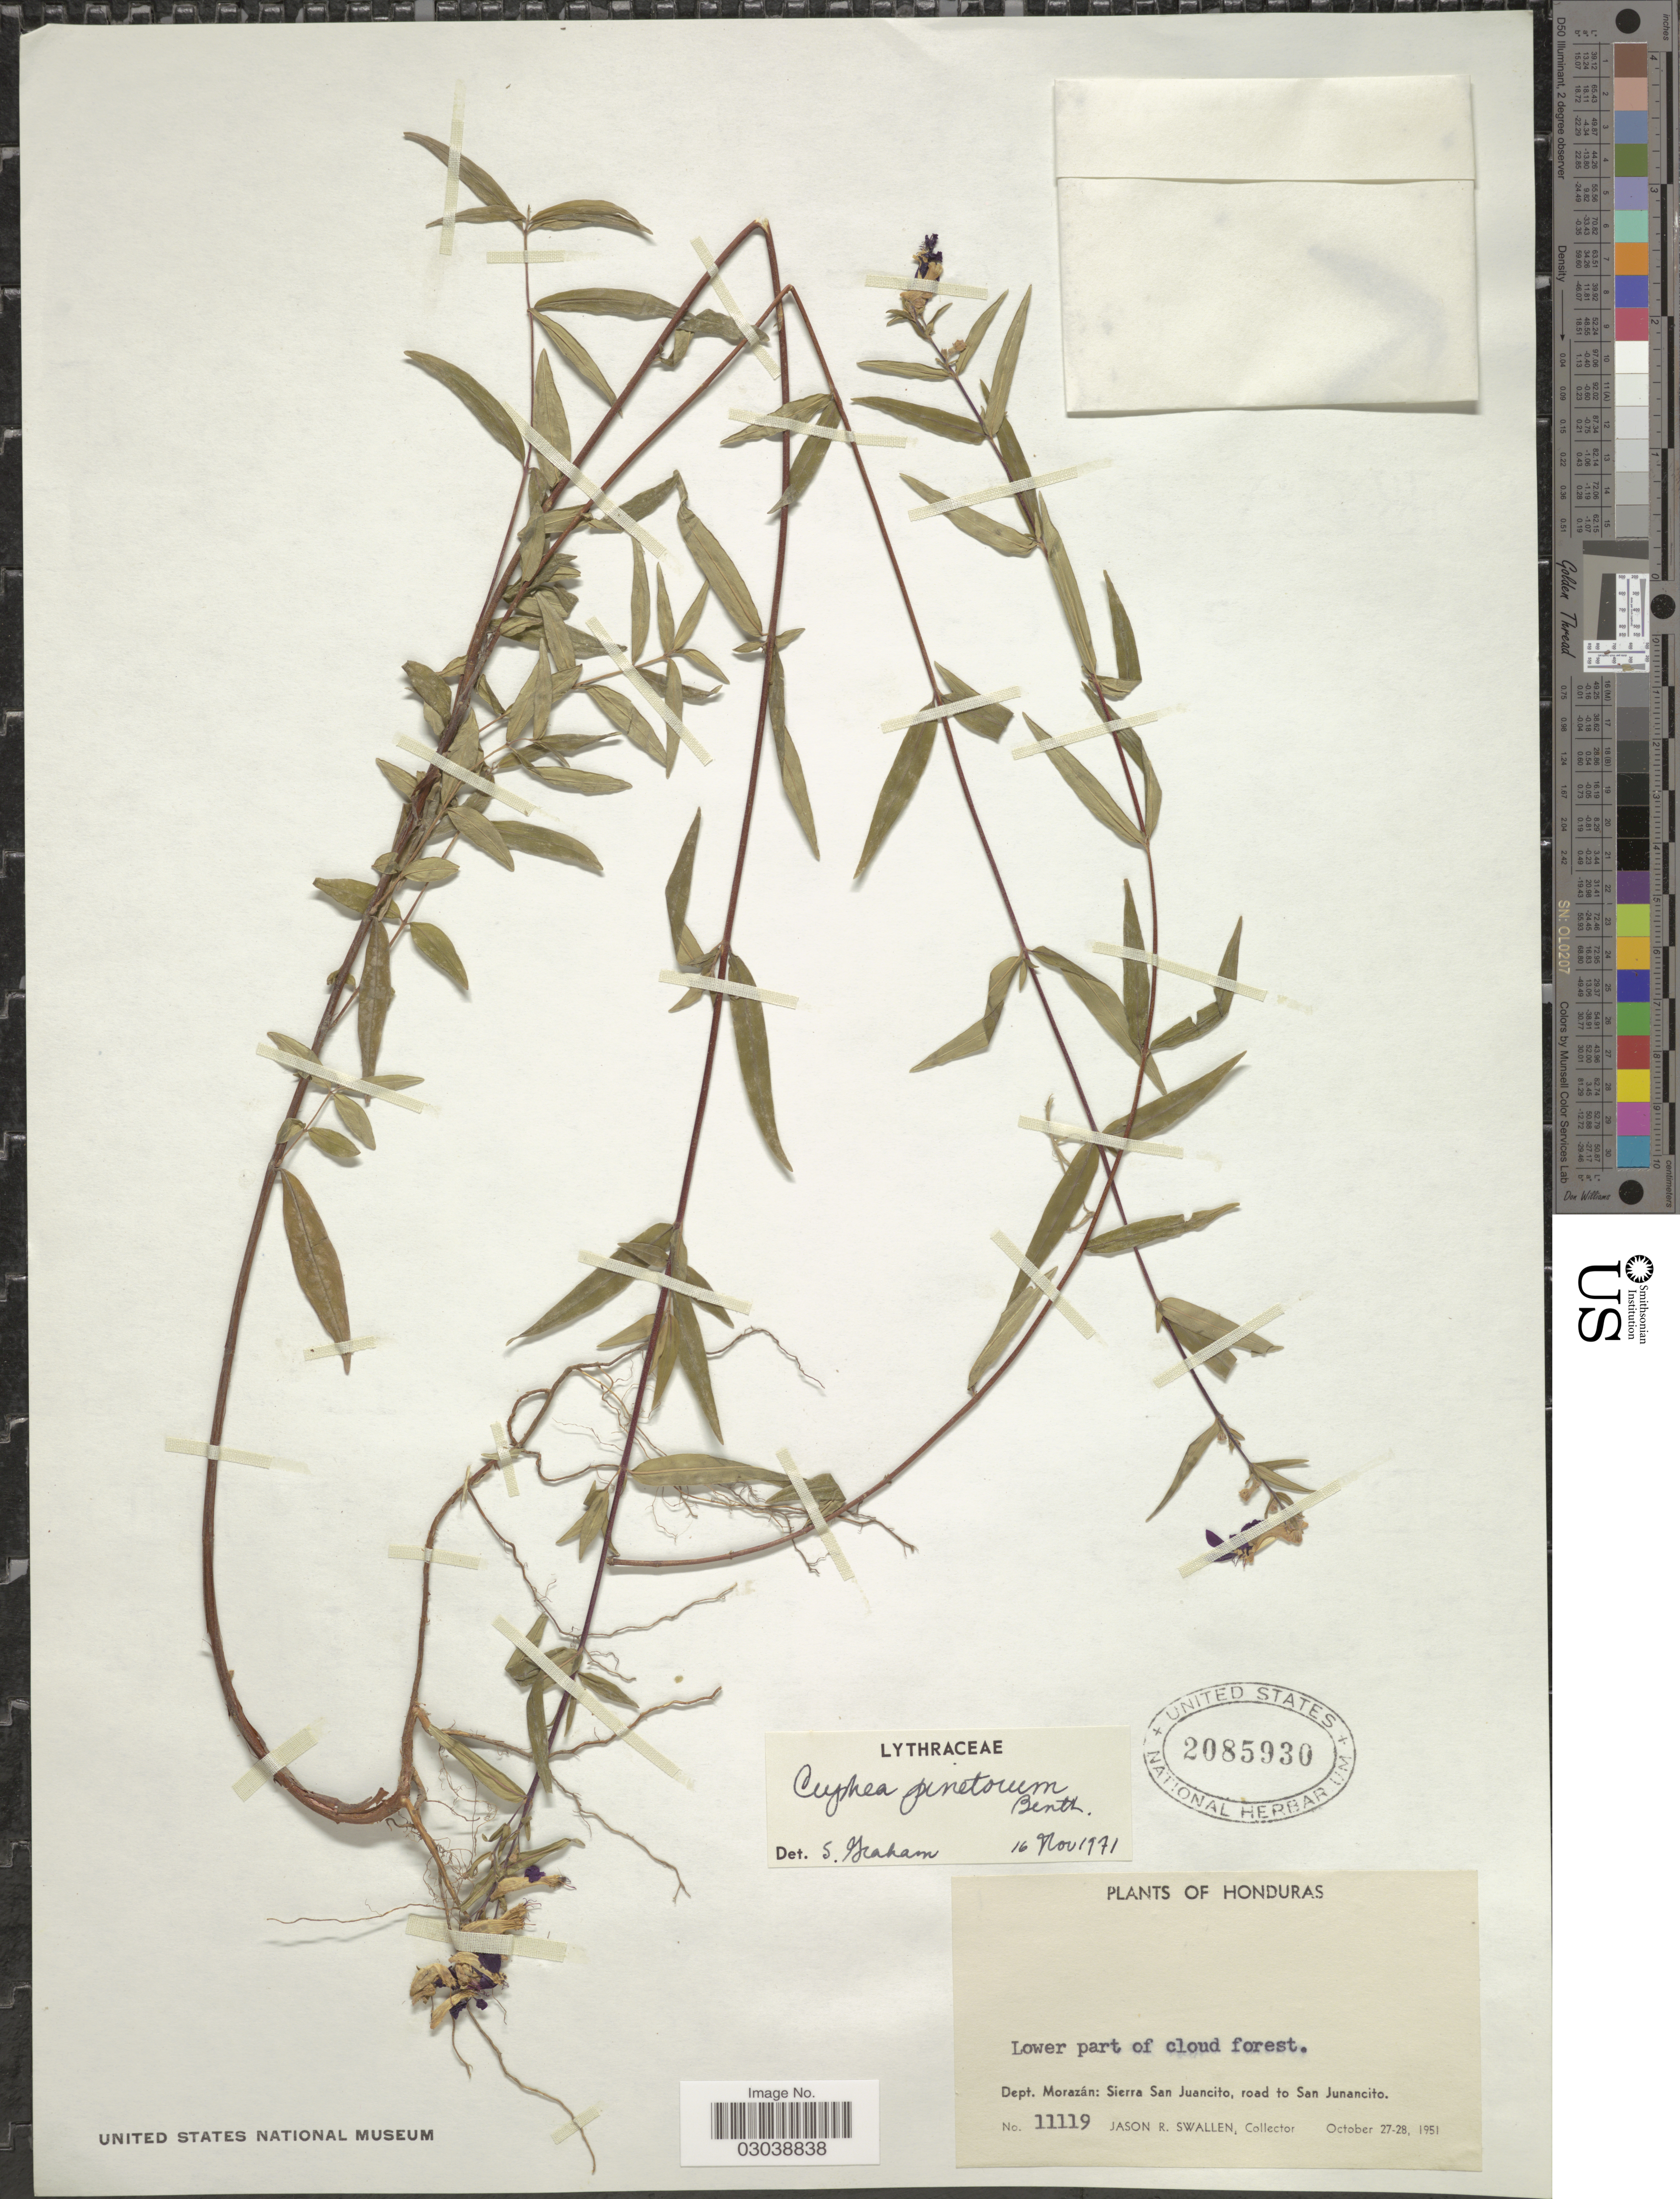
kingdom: Plantae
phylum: Tracheophyta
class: Magnoliopsida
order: Myrtales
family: Lythraceae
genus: Cuphea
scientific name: Cuphea pinetorum Benth.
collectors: J. R. Swallen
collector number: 11119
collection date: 1951-10-27/1951-10-28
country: Honduras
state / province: Fco. Morazán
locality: Lower part of cloud forest. Dept. Morazán: Sierra San Juancito, road to San Junancito.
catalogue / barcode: US 2085930